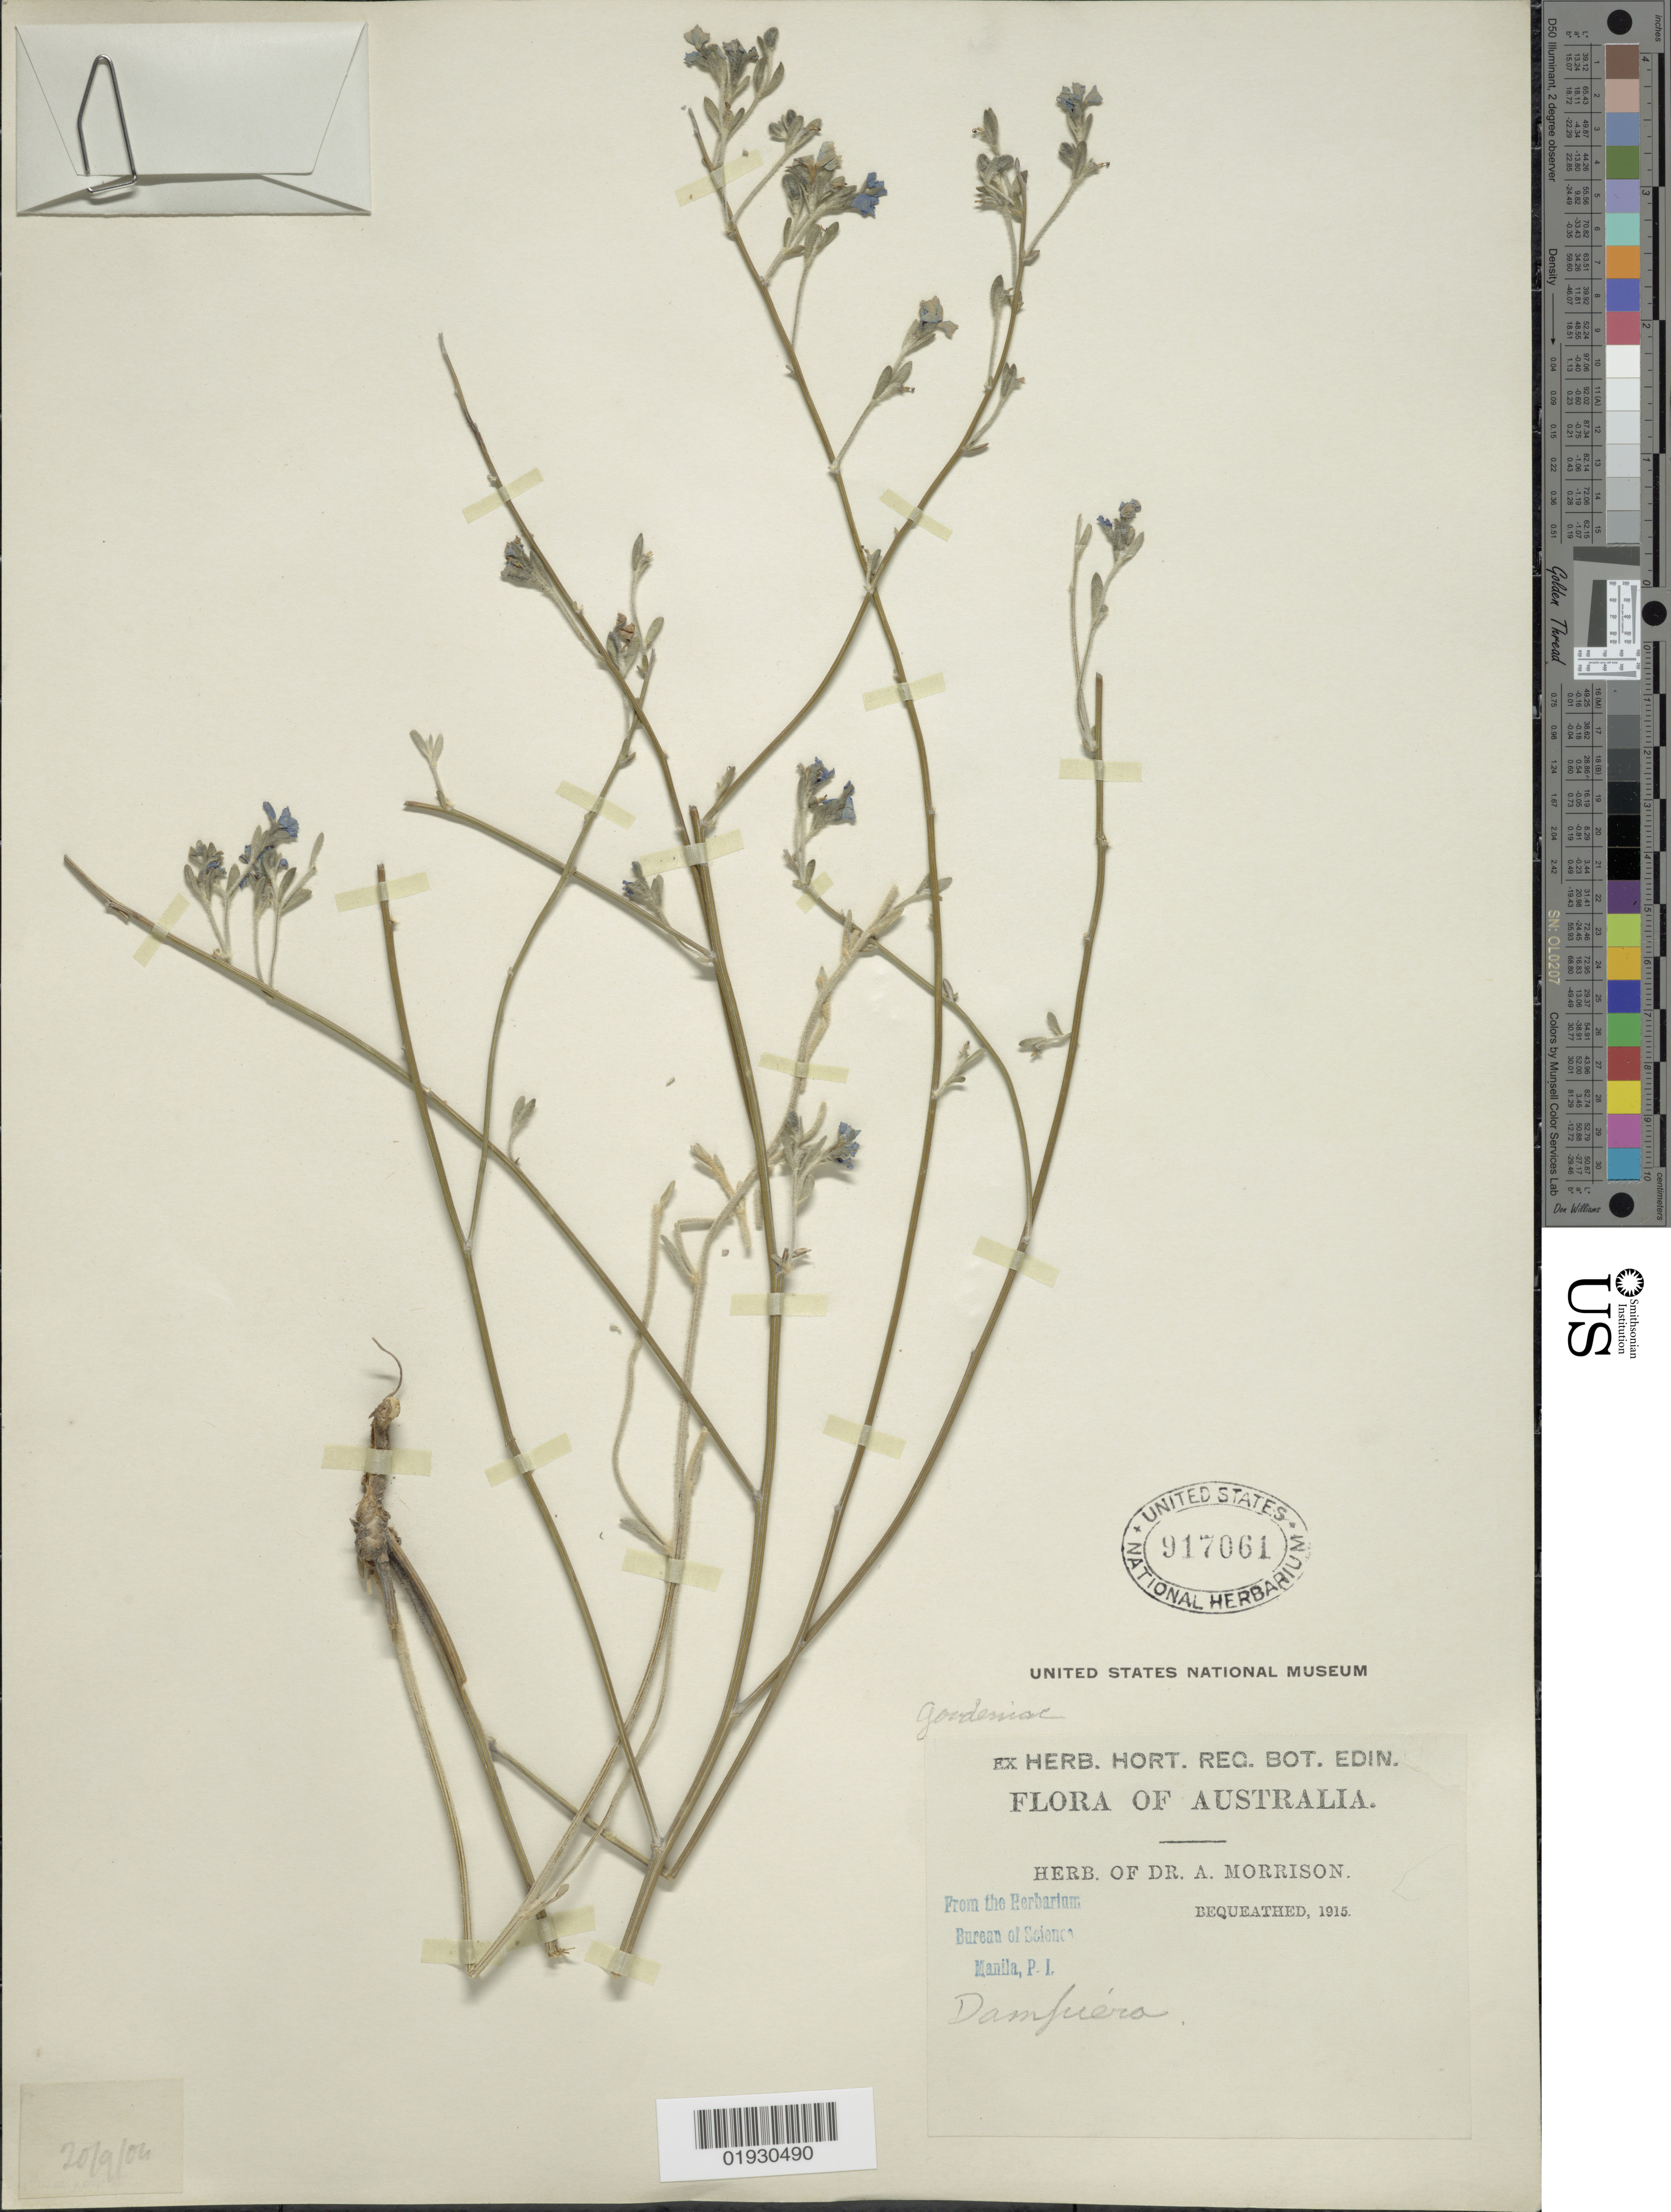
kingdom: Plantae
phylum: Tracheophyta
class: Magnoliopsida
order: Asterales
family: Goodeniaceae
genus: Dampiera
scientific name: Dampiera sp.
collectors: ex herb. Dr. A. Morrison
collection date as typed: Transcribed d/m/y: 20/9/4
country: Australia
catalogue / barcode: US 917061